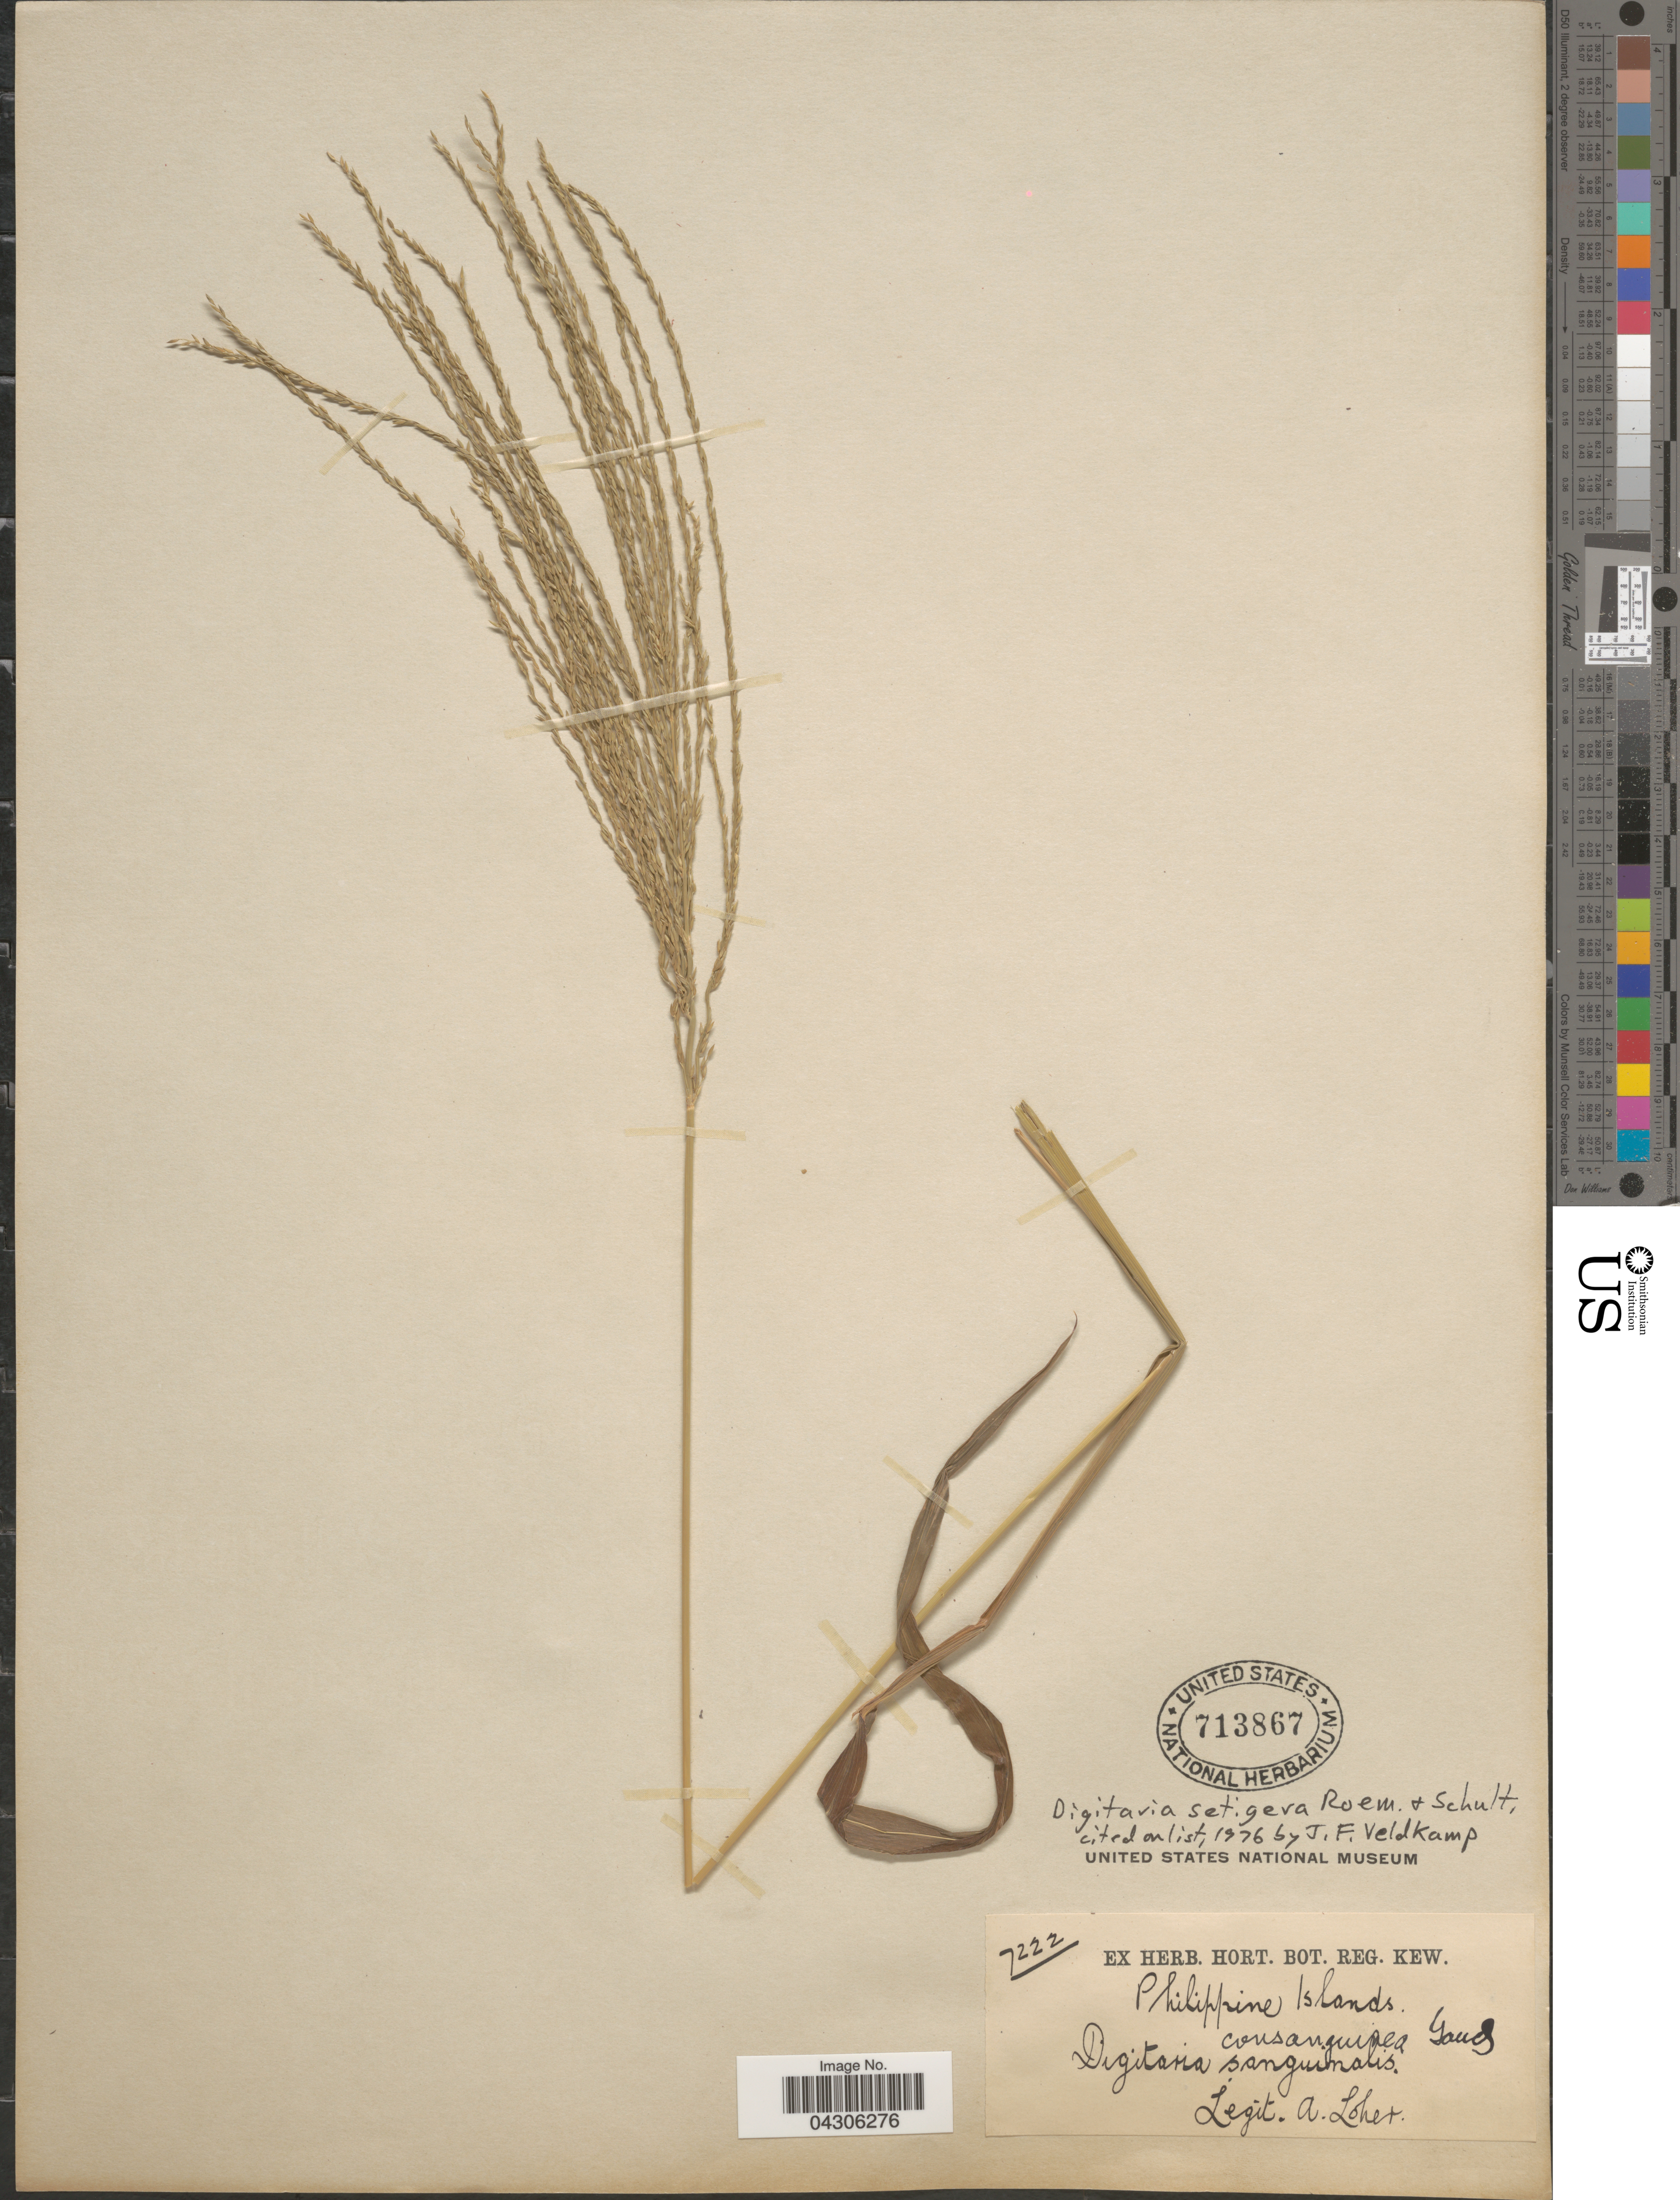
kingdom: Plantae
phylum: Tracheophyta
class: Liliopsida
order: Poales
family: Poaceae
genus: Digitaria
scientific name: Digitaria setigera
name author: Roth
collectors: A. Loher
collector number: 7222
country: Philippines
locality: Philippine Islands.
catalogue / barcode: US 713867